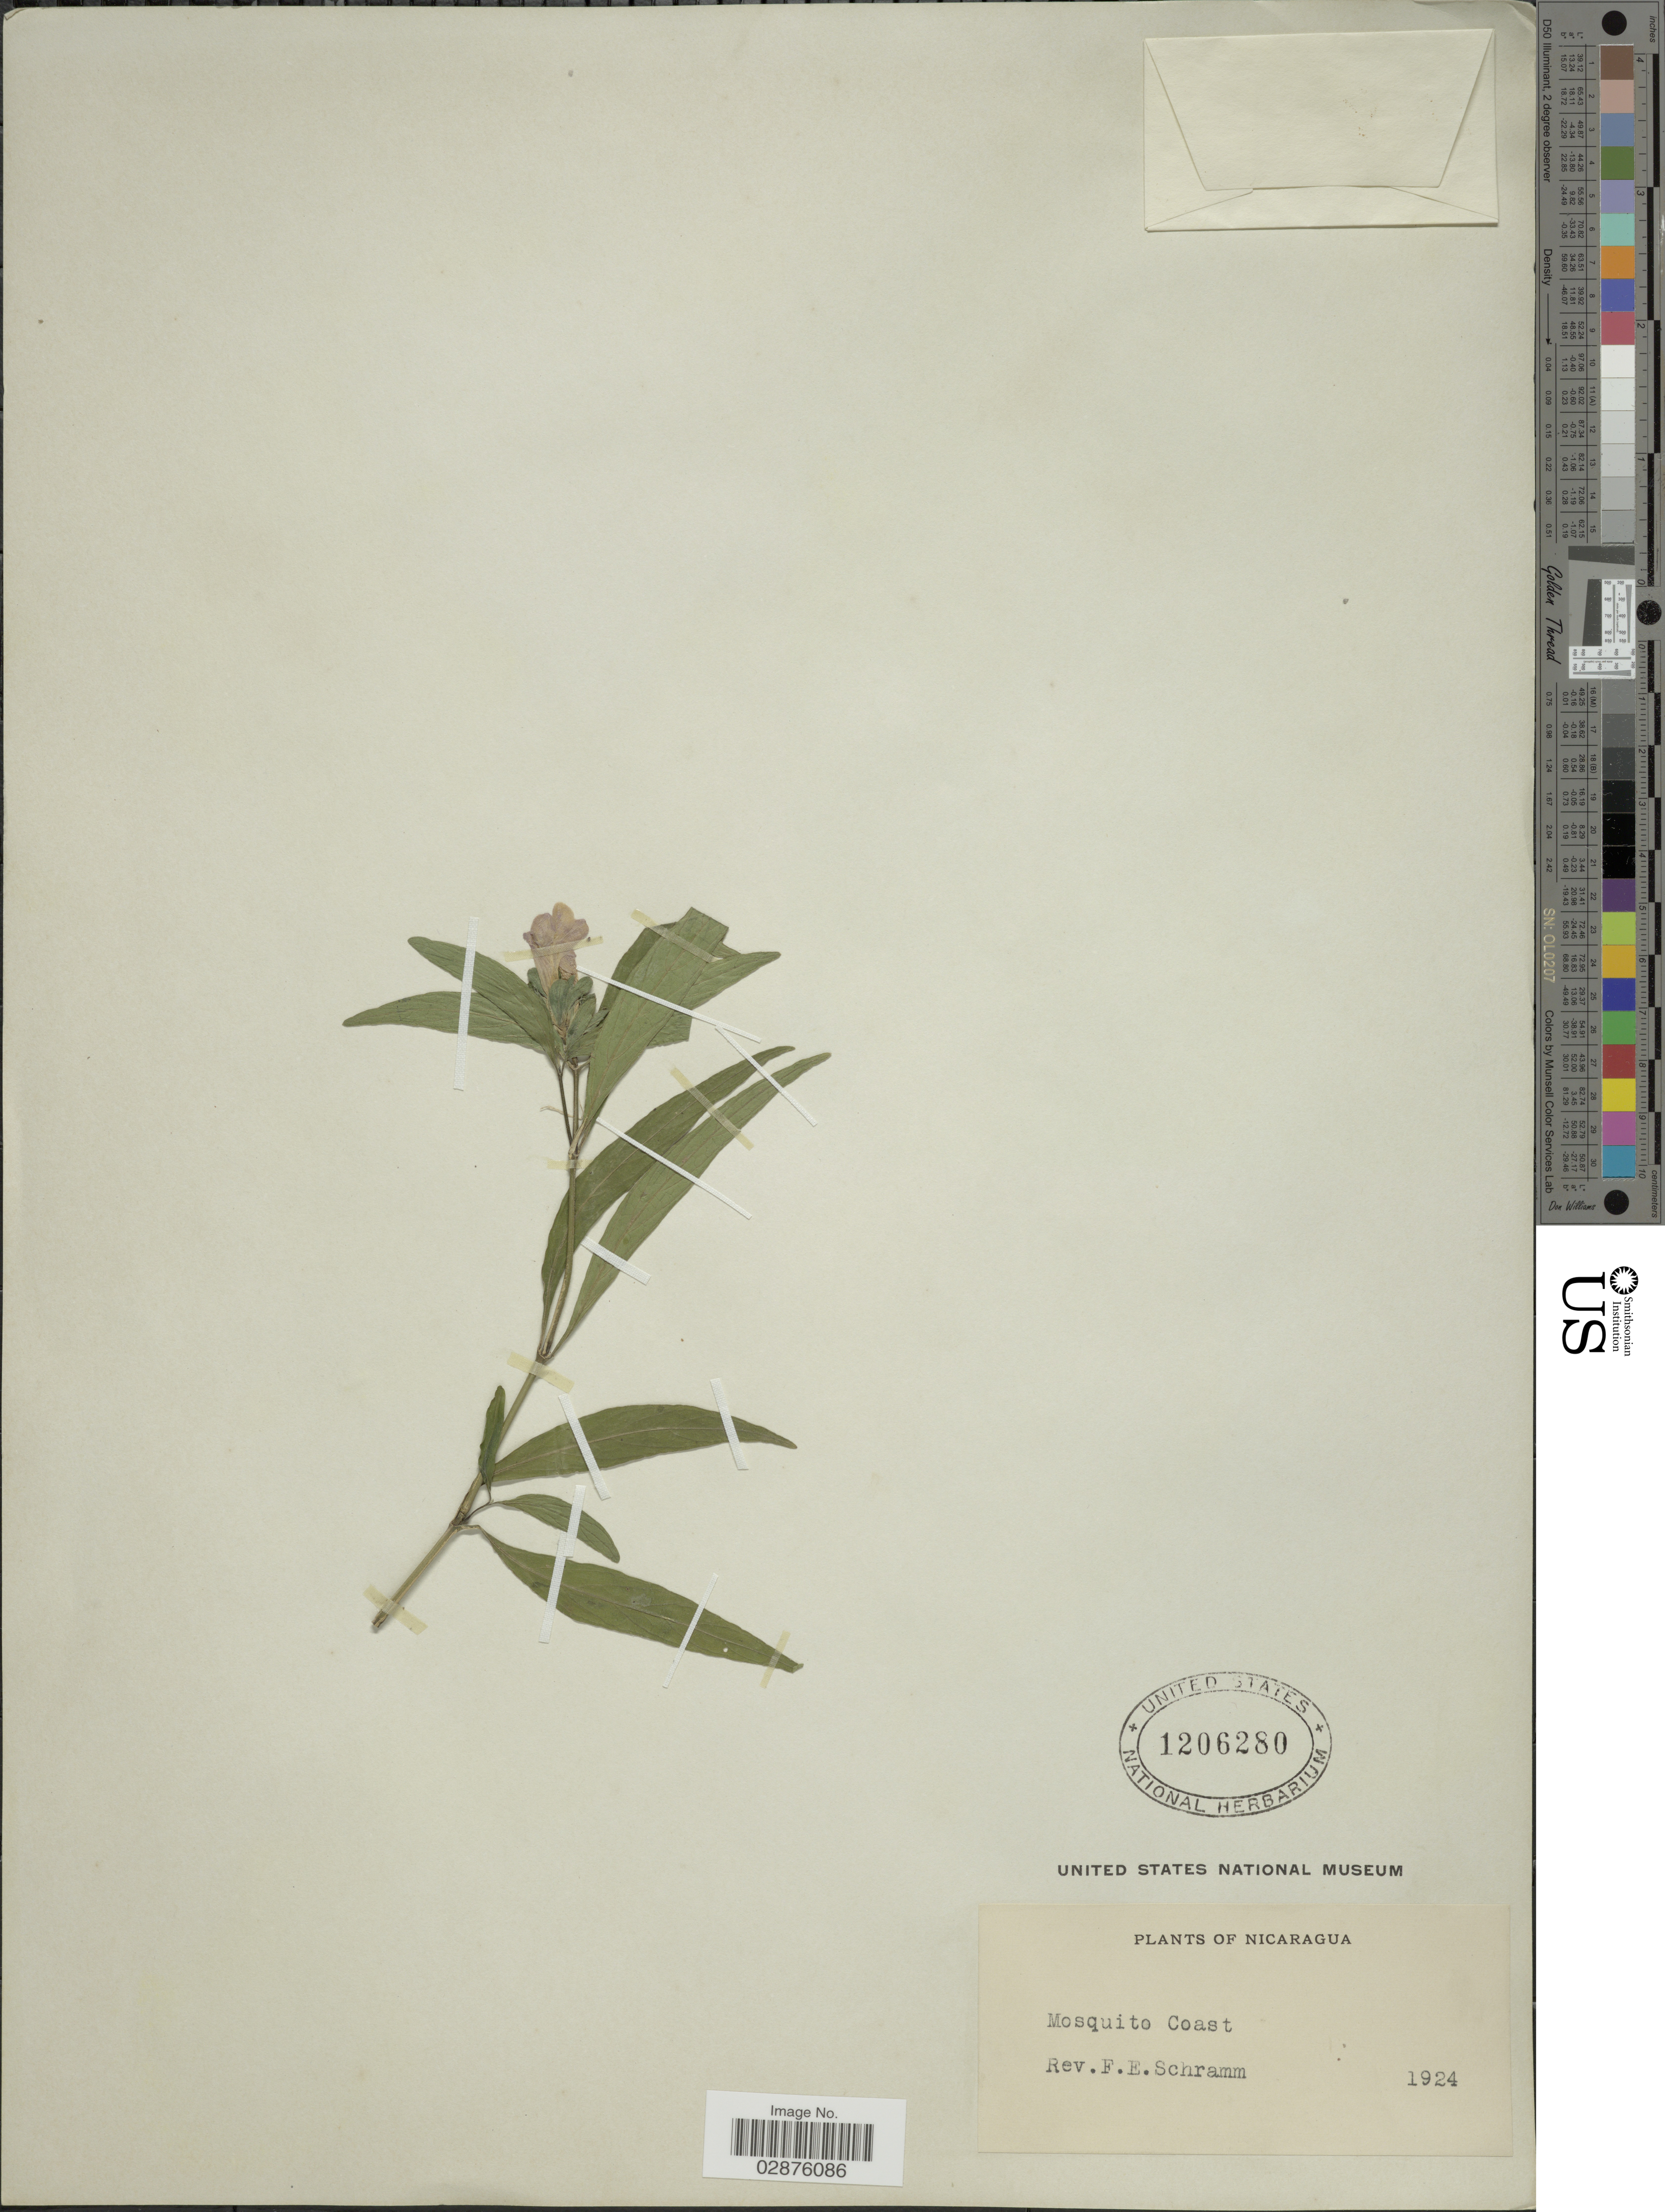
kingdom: Plantae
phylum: Tracheophyta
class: Magnoliopsida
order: Lamiales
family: Acanthaceae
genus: Justicia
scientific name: Justicia carthaginensis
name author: Jacq.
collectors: F. E. Schramm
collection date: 1924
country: Nicaragua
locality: Mosquito Coast.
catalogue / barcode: US 1206280